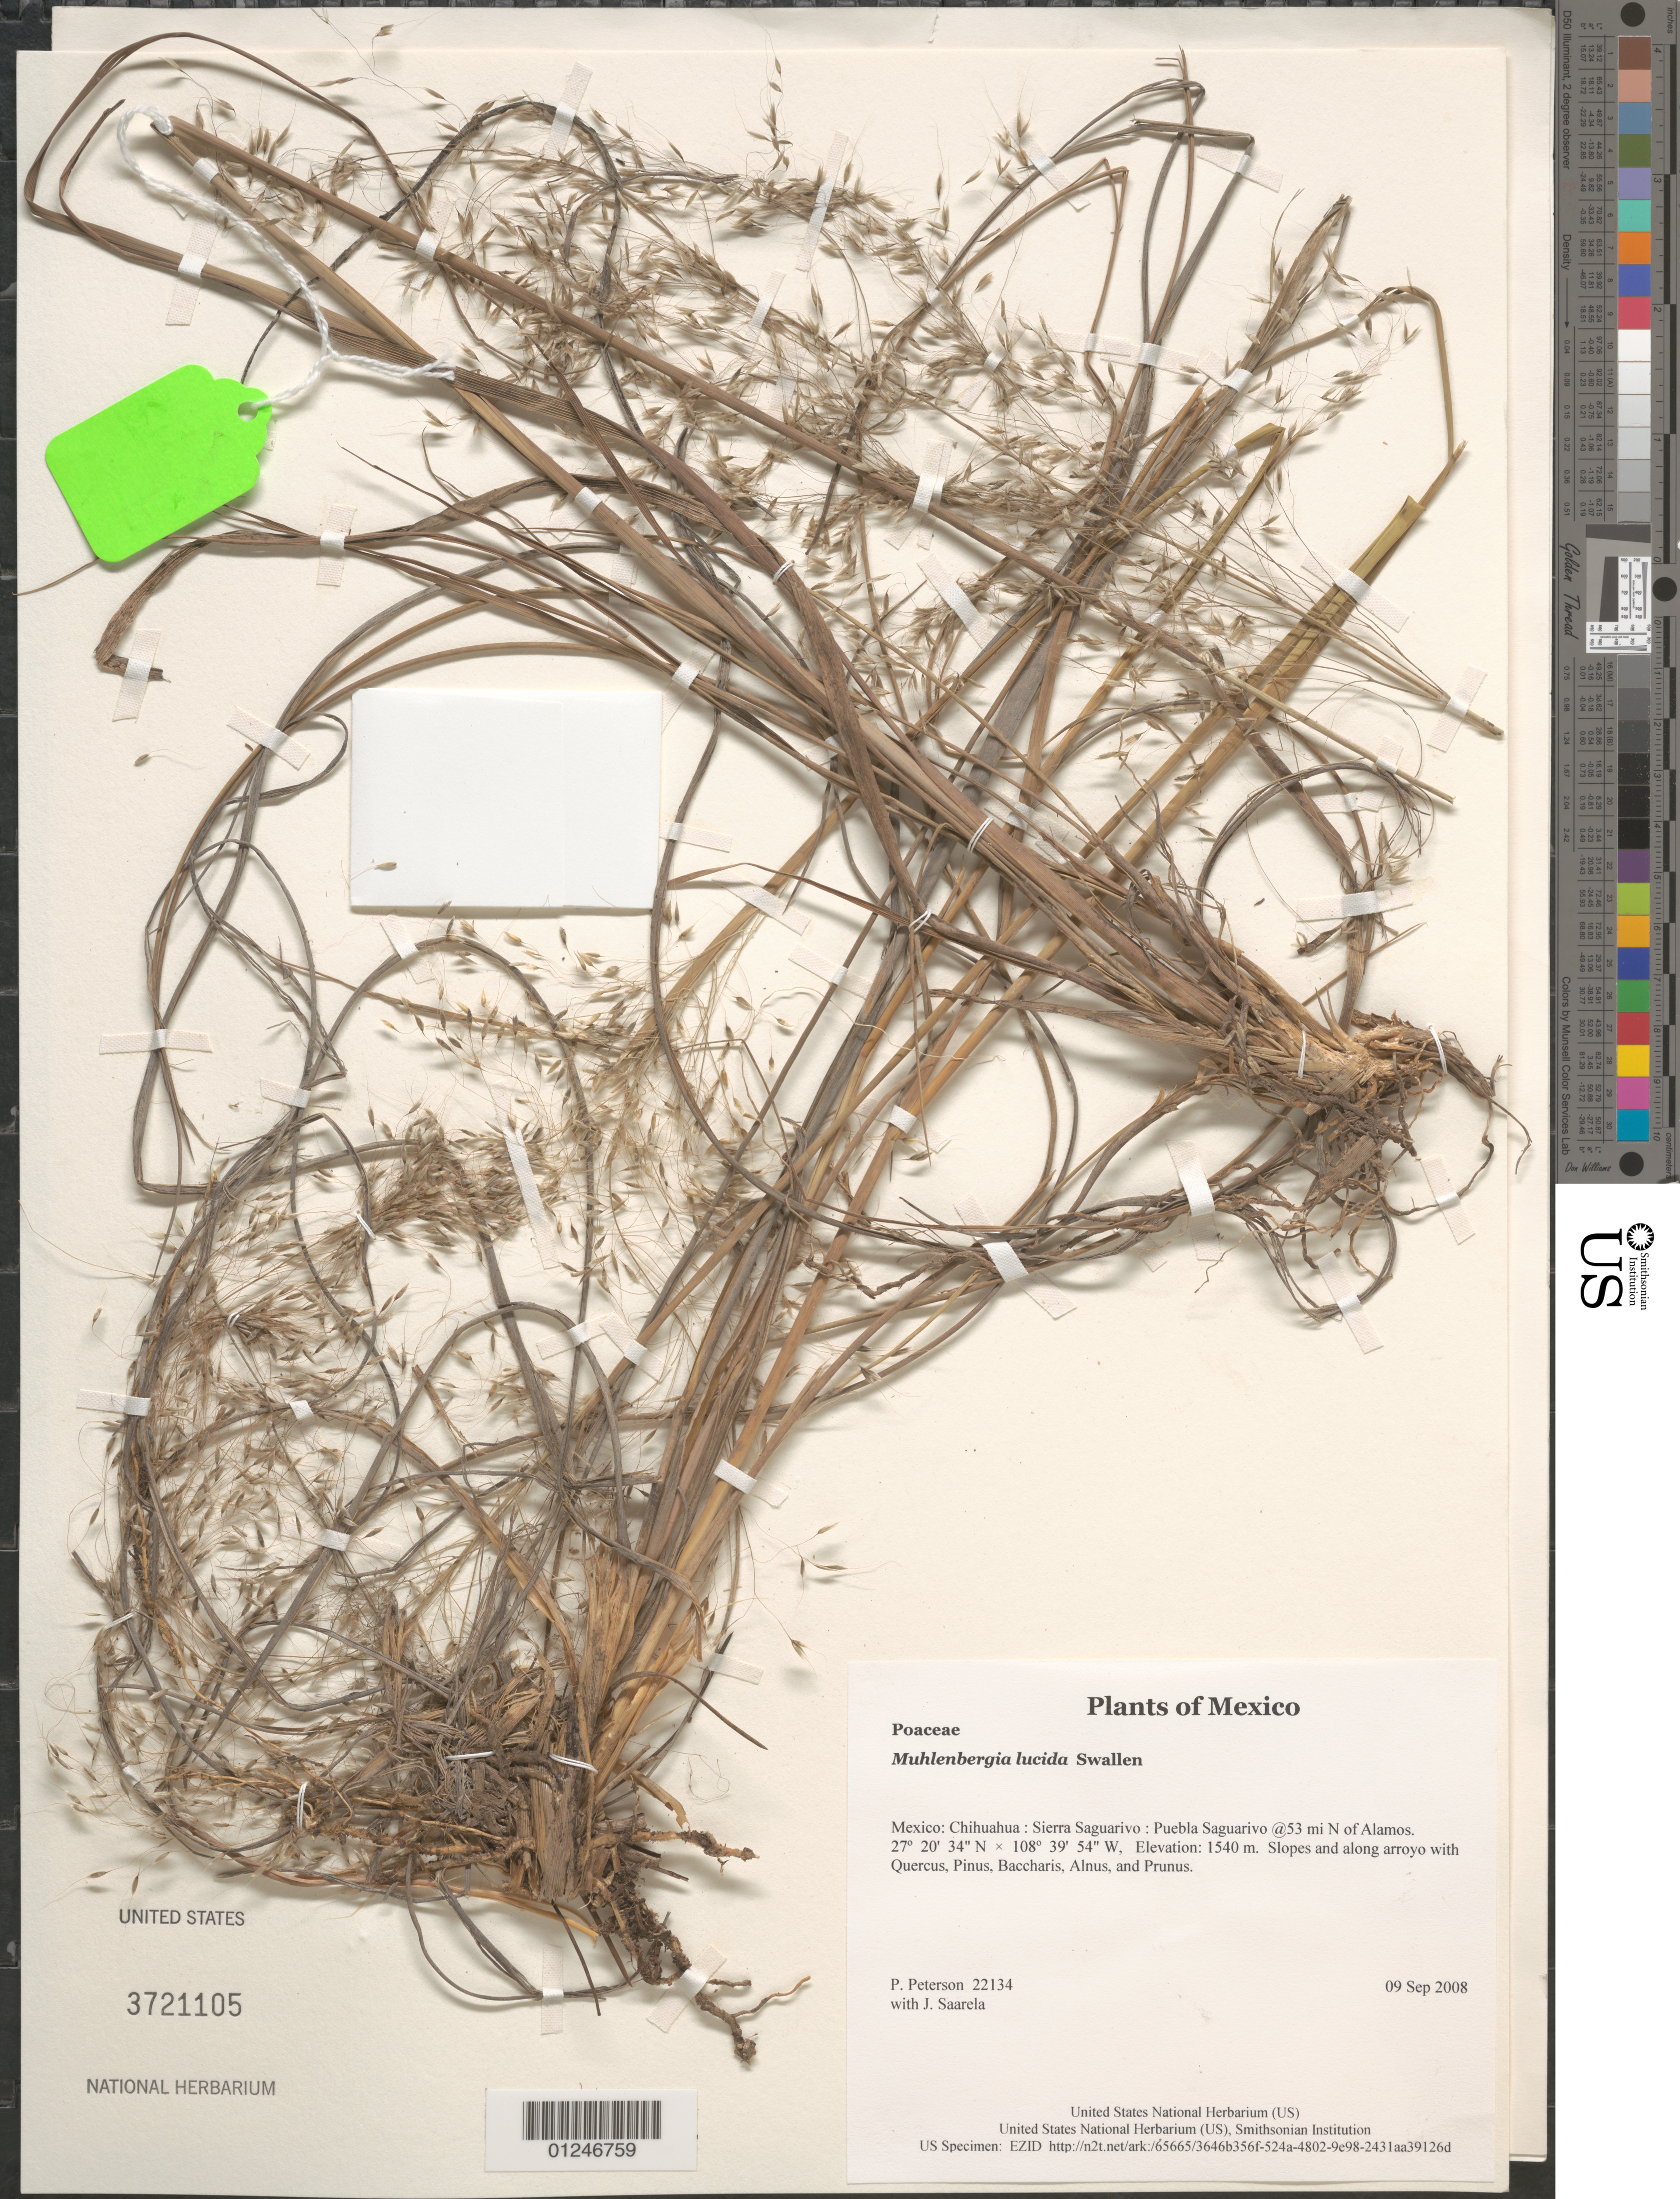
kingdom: Plantae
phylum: Tracheophyta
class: Liliopsida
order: Poales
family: Poaceae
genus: Muhlenbergia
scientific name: Muhlenbergia lucida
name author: Swallen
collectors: P. M. Peterson & J. Saarela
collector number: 22134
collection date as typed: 09 Sep 2008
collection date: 2008-09-09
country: Mexico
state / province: Chihuahua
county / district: Sierra Saguarivo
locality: Puebla Saguarivo @53 mi N of Alamos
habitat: Slopes and along arroyo with Quercus, Pinus, Baccharis, Alnus, and Prunus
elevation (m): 1540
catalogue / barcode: US 3721105